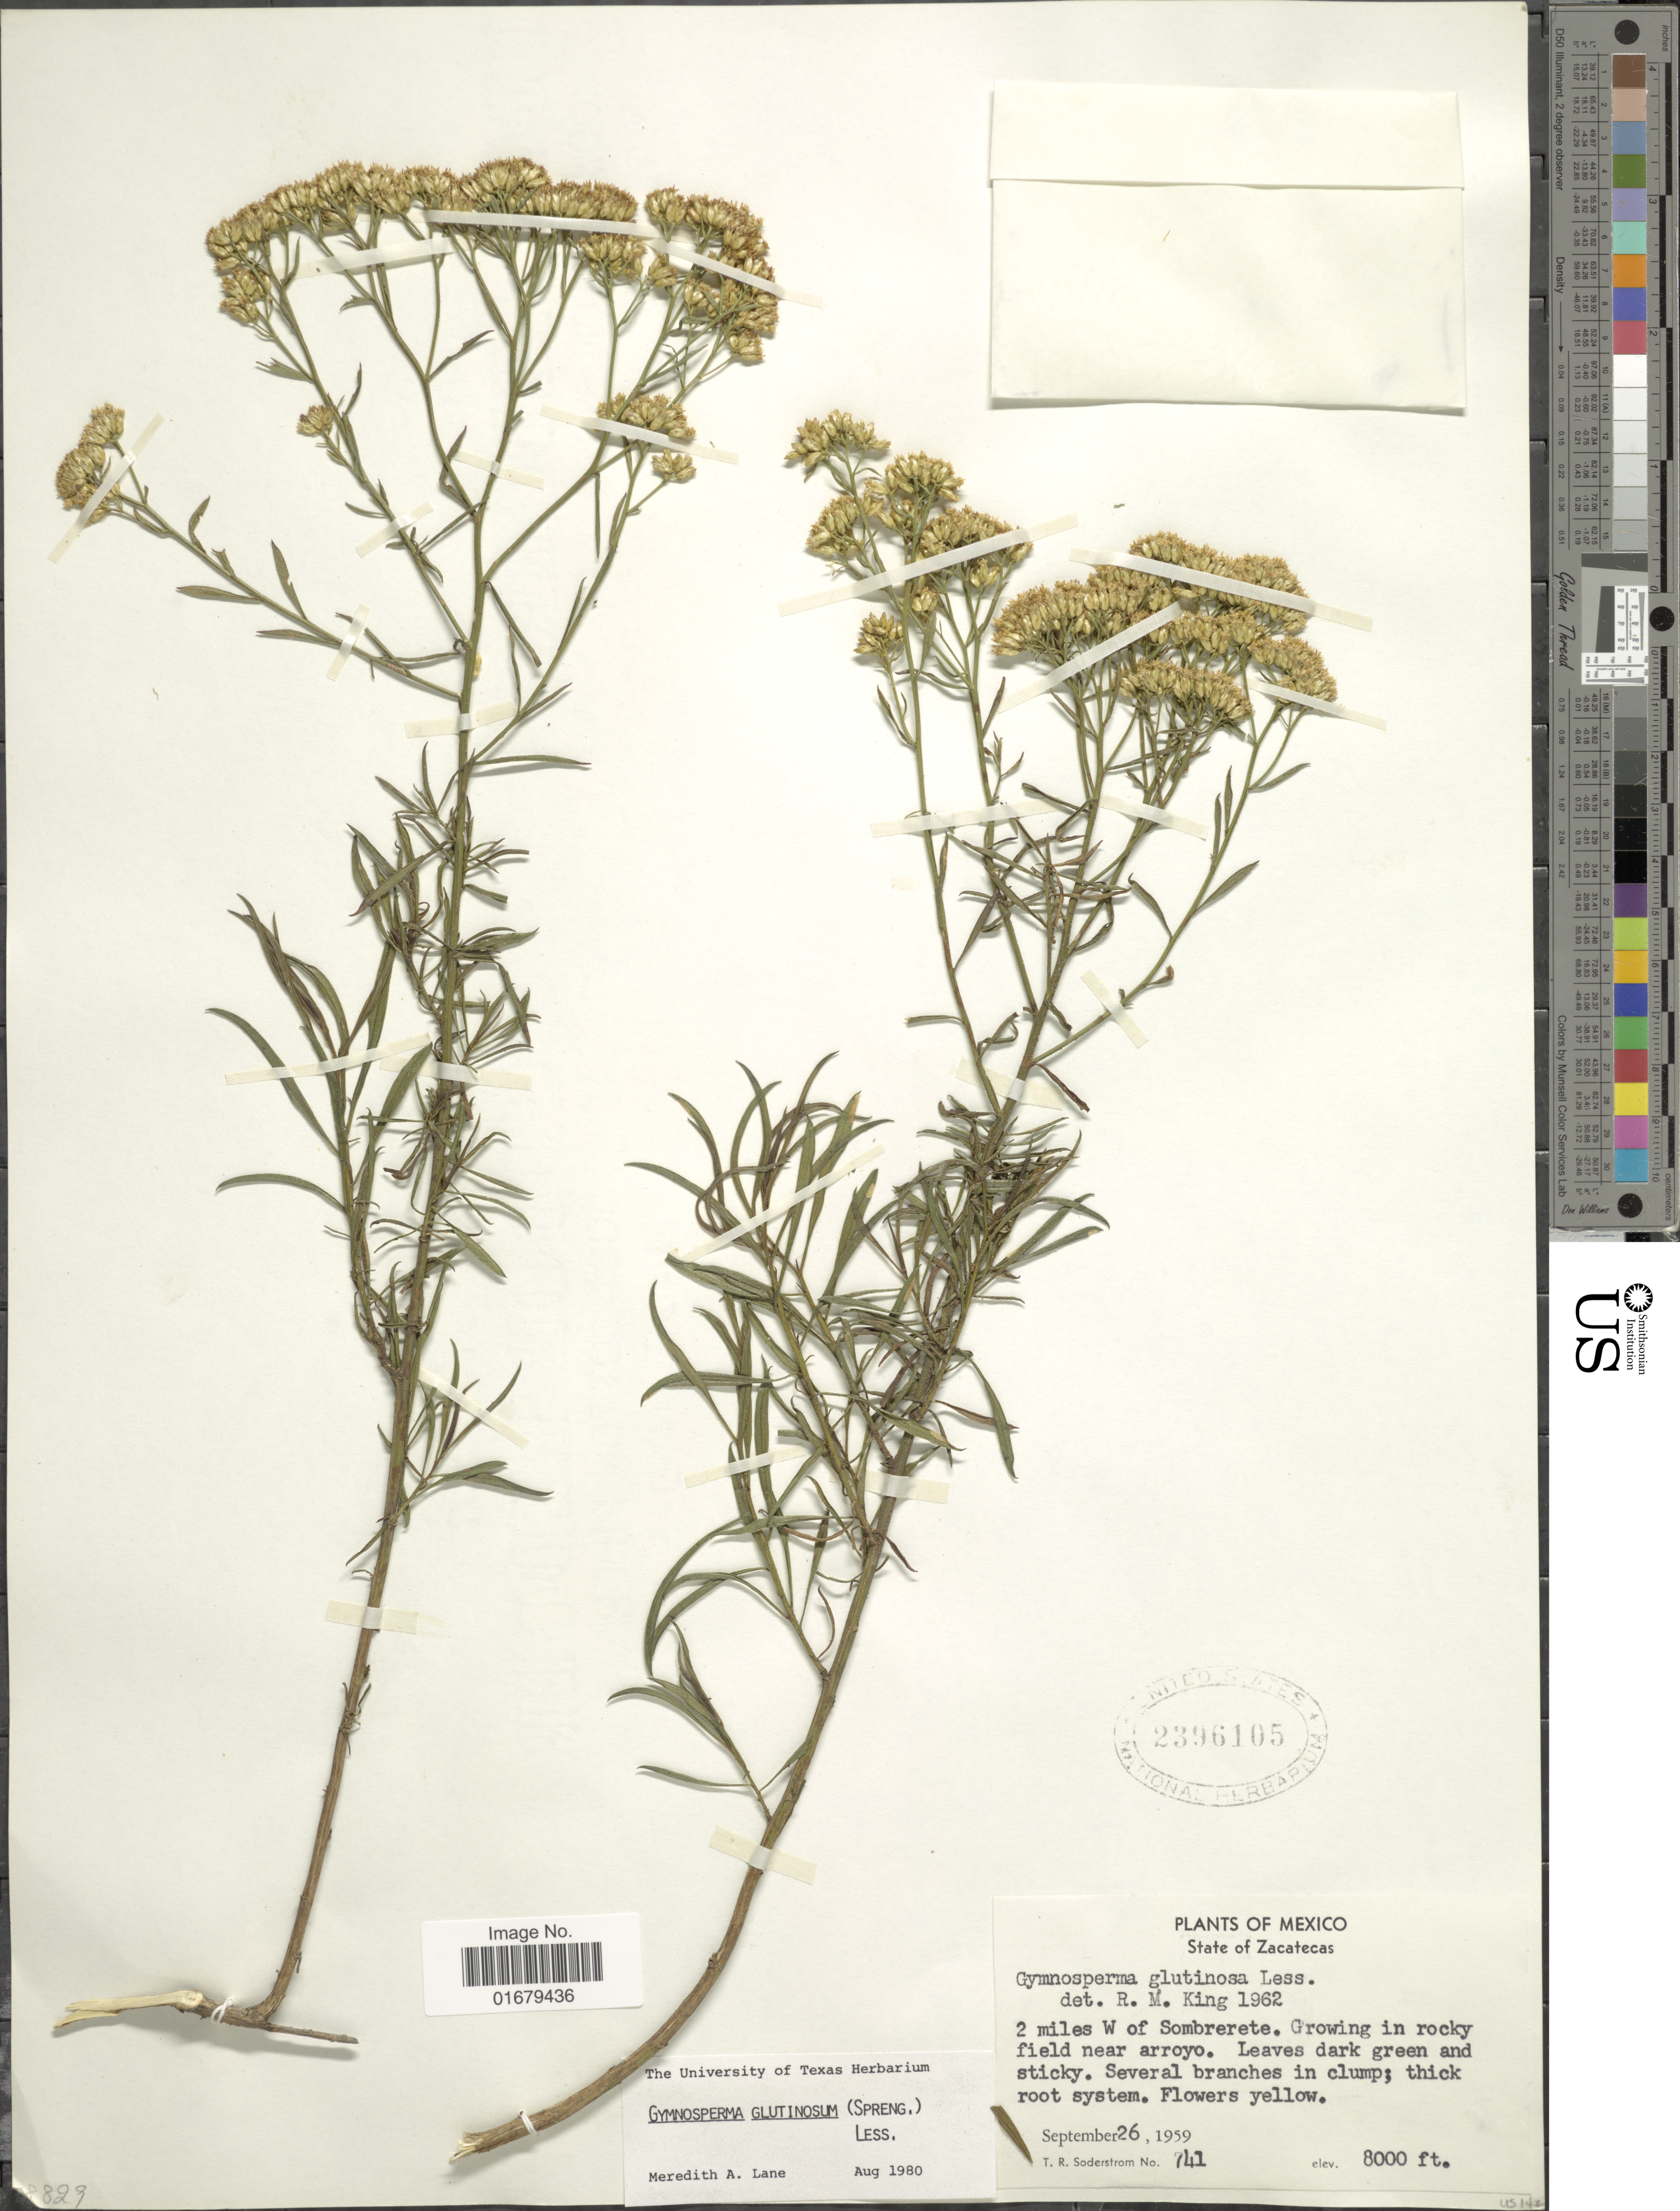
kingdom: Plantae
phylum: Tracheophyta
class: Magnoliopsida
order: Asterales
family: Asteraceae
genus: Gymnosperma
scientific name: Gymnosperma glutinosum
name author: (Spreng.) Less.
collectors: T. R. Soderstrom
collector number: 741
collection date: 1959-09-26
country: Mexico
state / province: Zacatecas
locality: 2 miles W of Sombrerete. Growing in rocky field near arroyo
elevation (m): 2438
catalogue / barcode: US 2396105